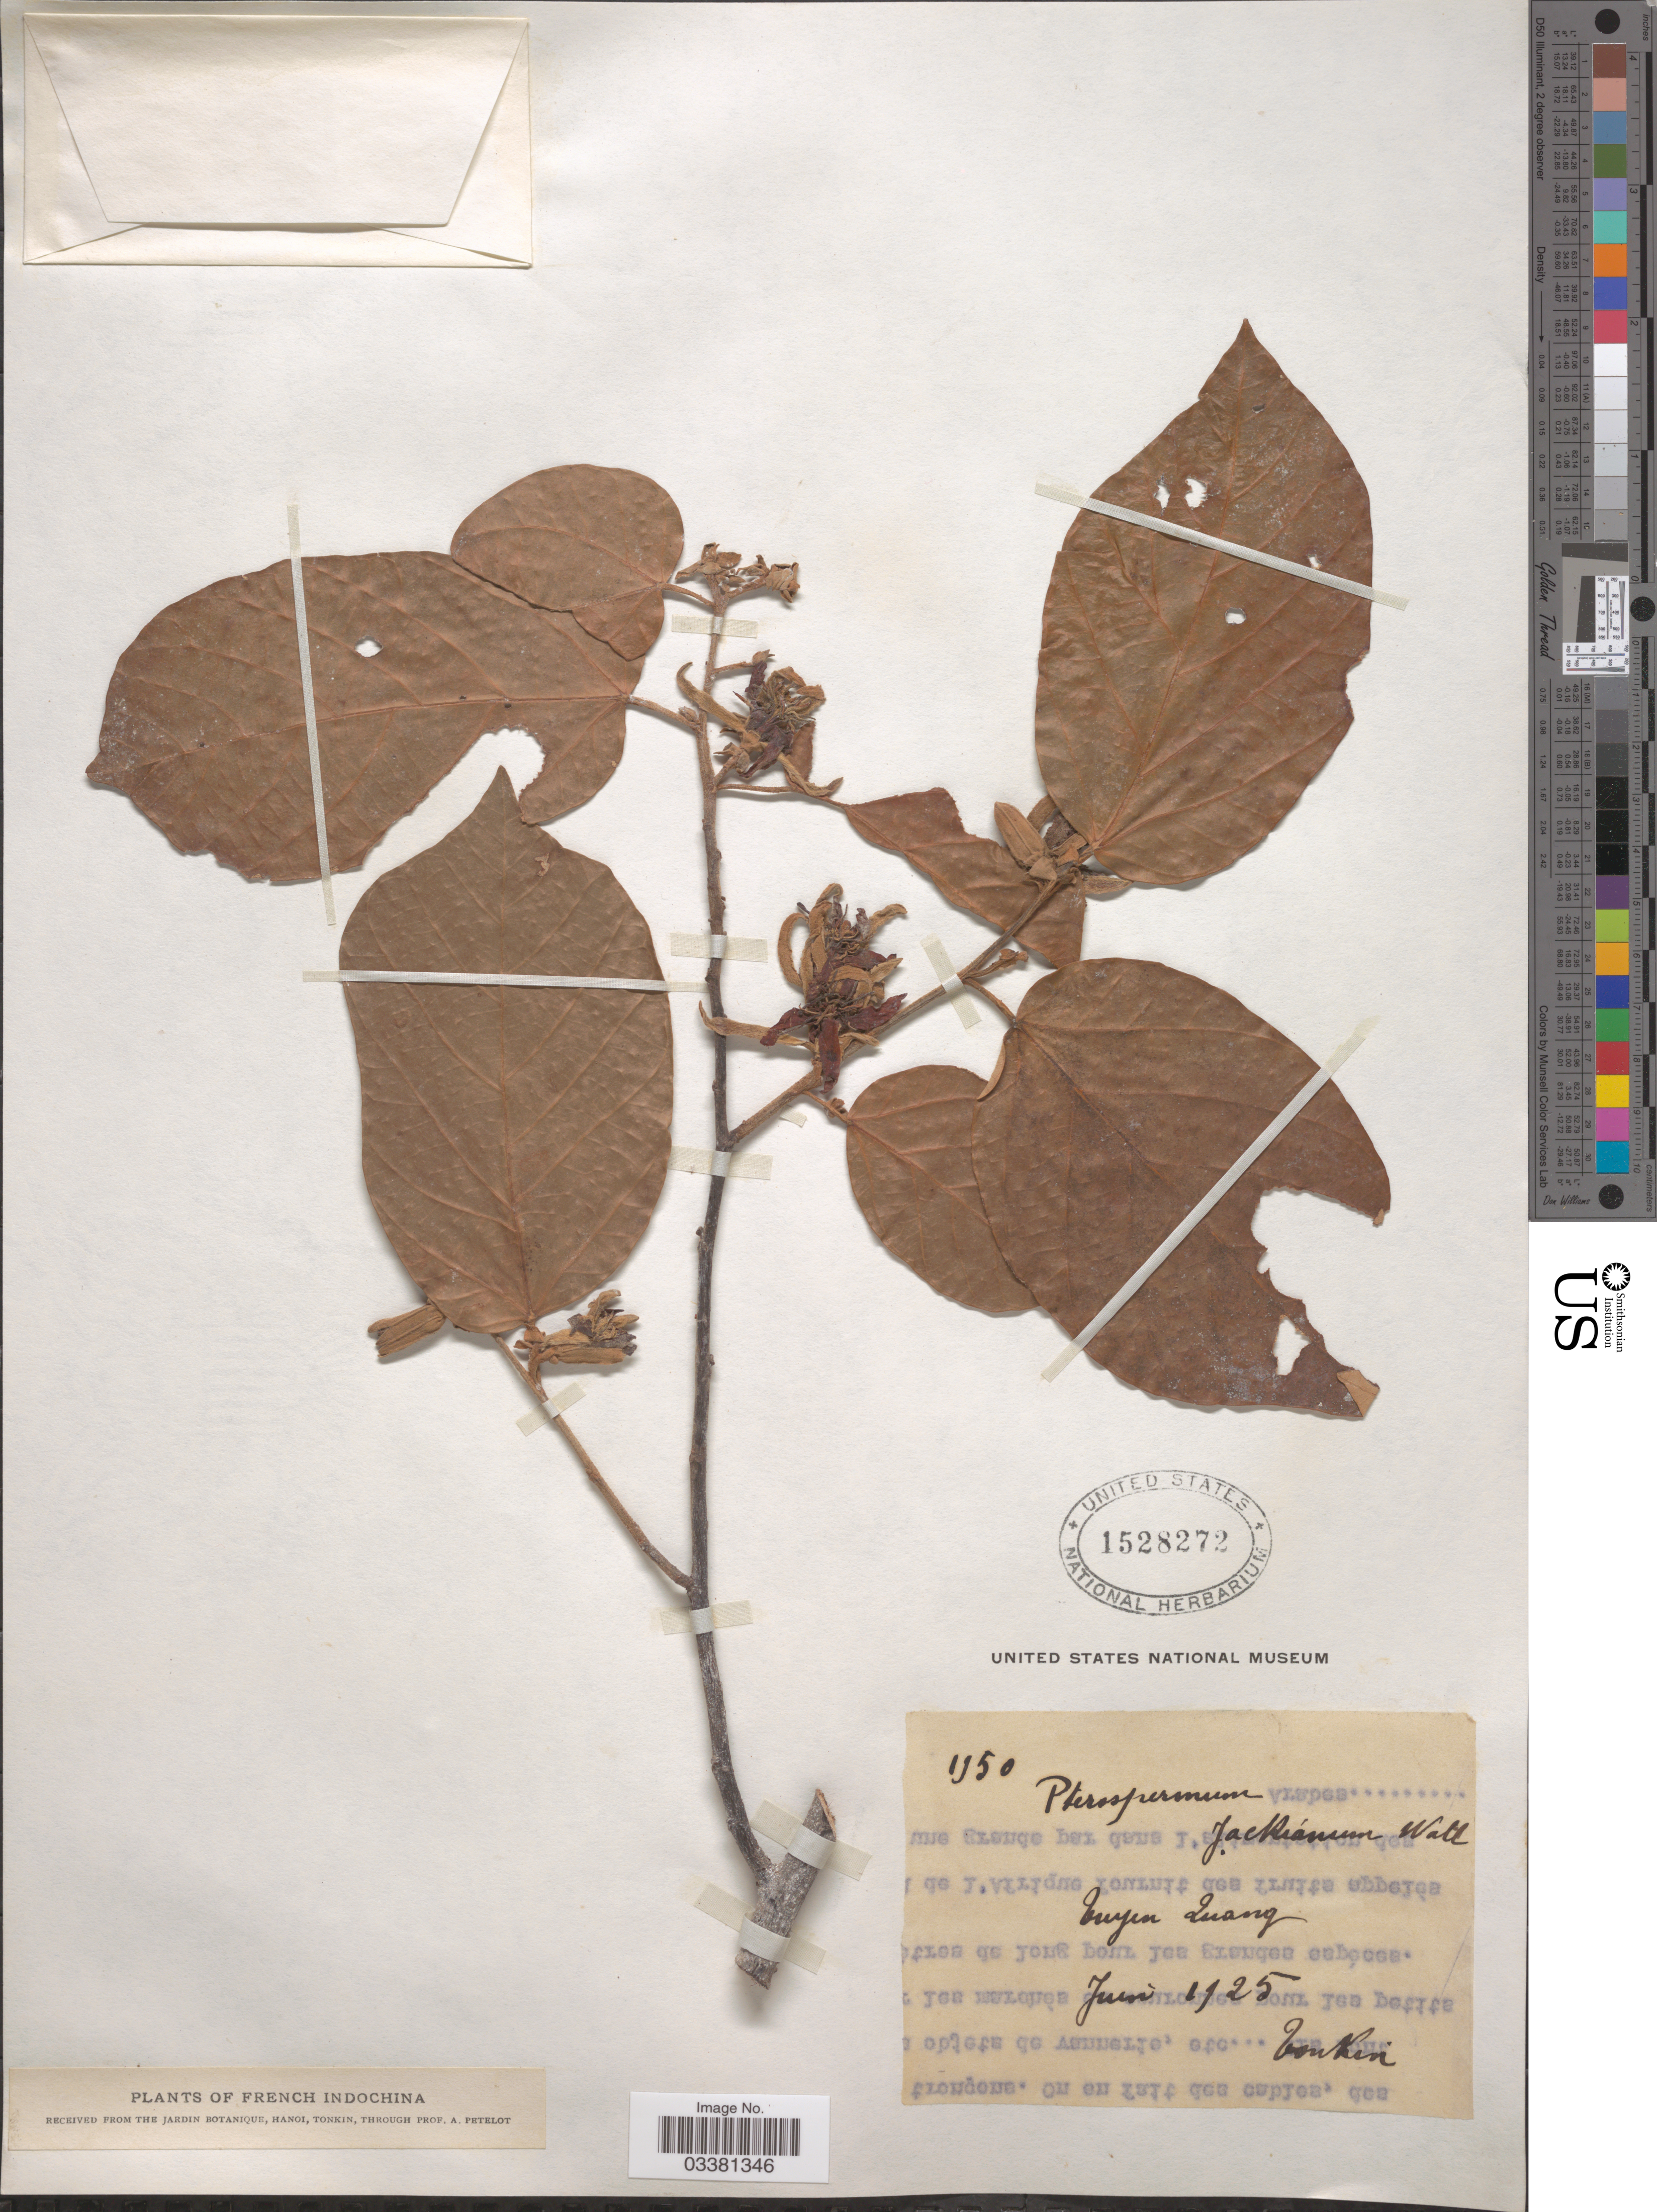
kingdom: Plantae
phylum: Tracheophyta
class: Magnoliopsida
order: Malvales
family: Malvaceae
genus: Pterospermum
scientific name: Pterospermum jackianum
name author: Wall. ex Mast.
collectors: A. Petelot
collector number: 1950*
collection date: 1925-06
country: Vietnam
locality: French Indochina. Tuyen Quang.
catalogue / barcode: US 1528272